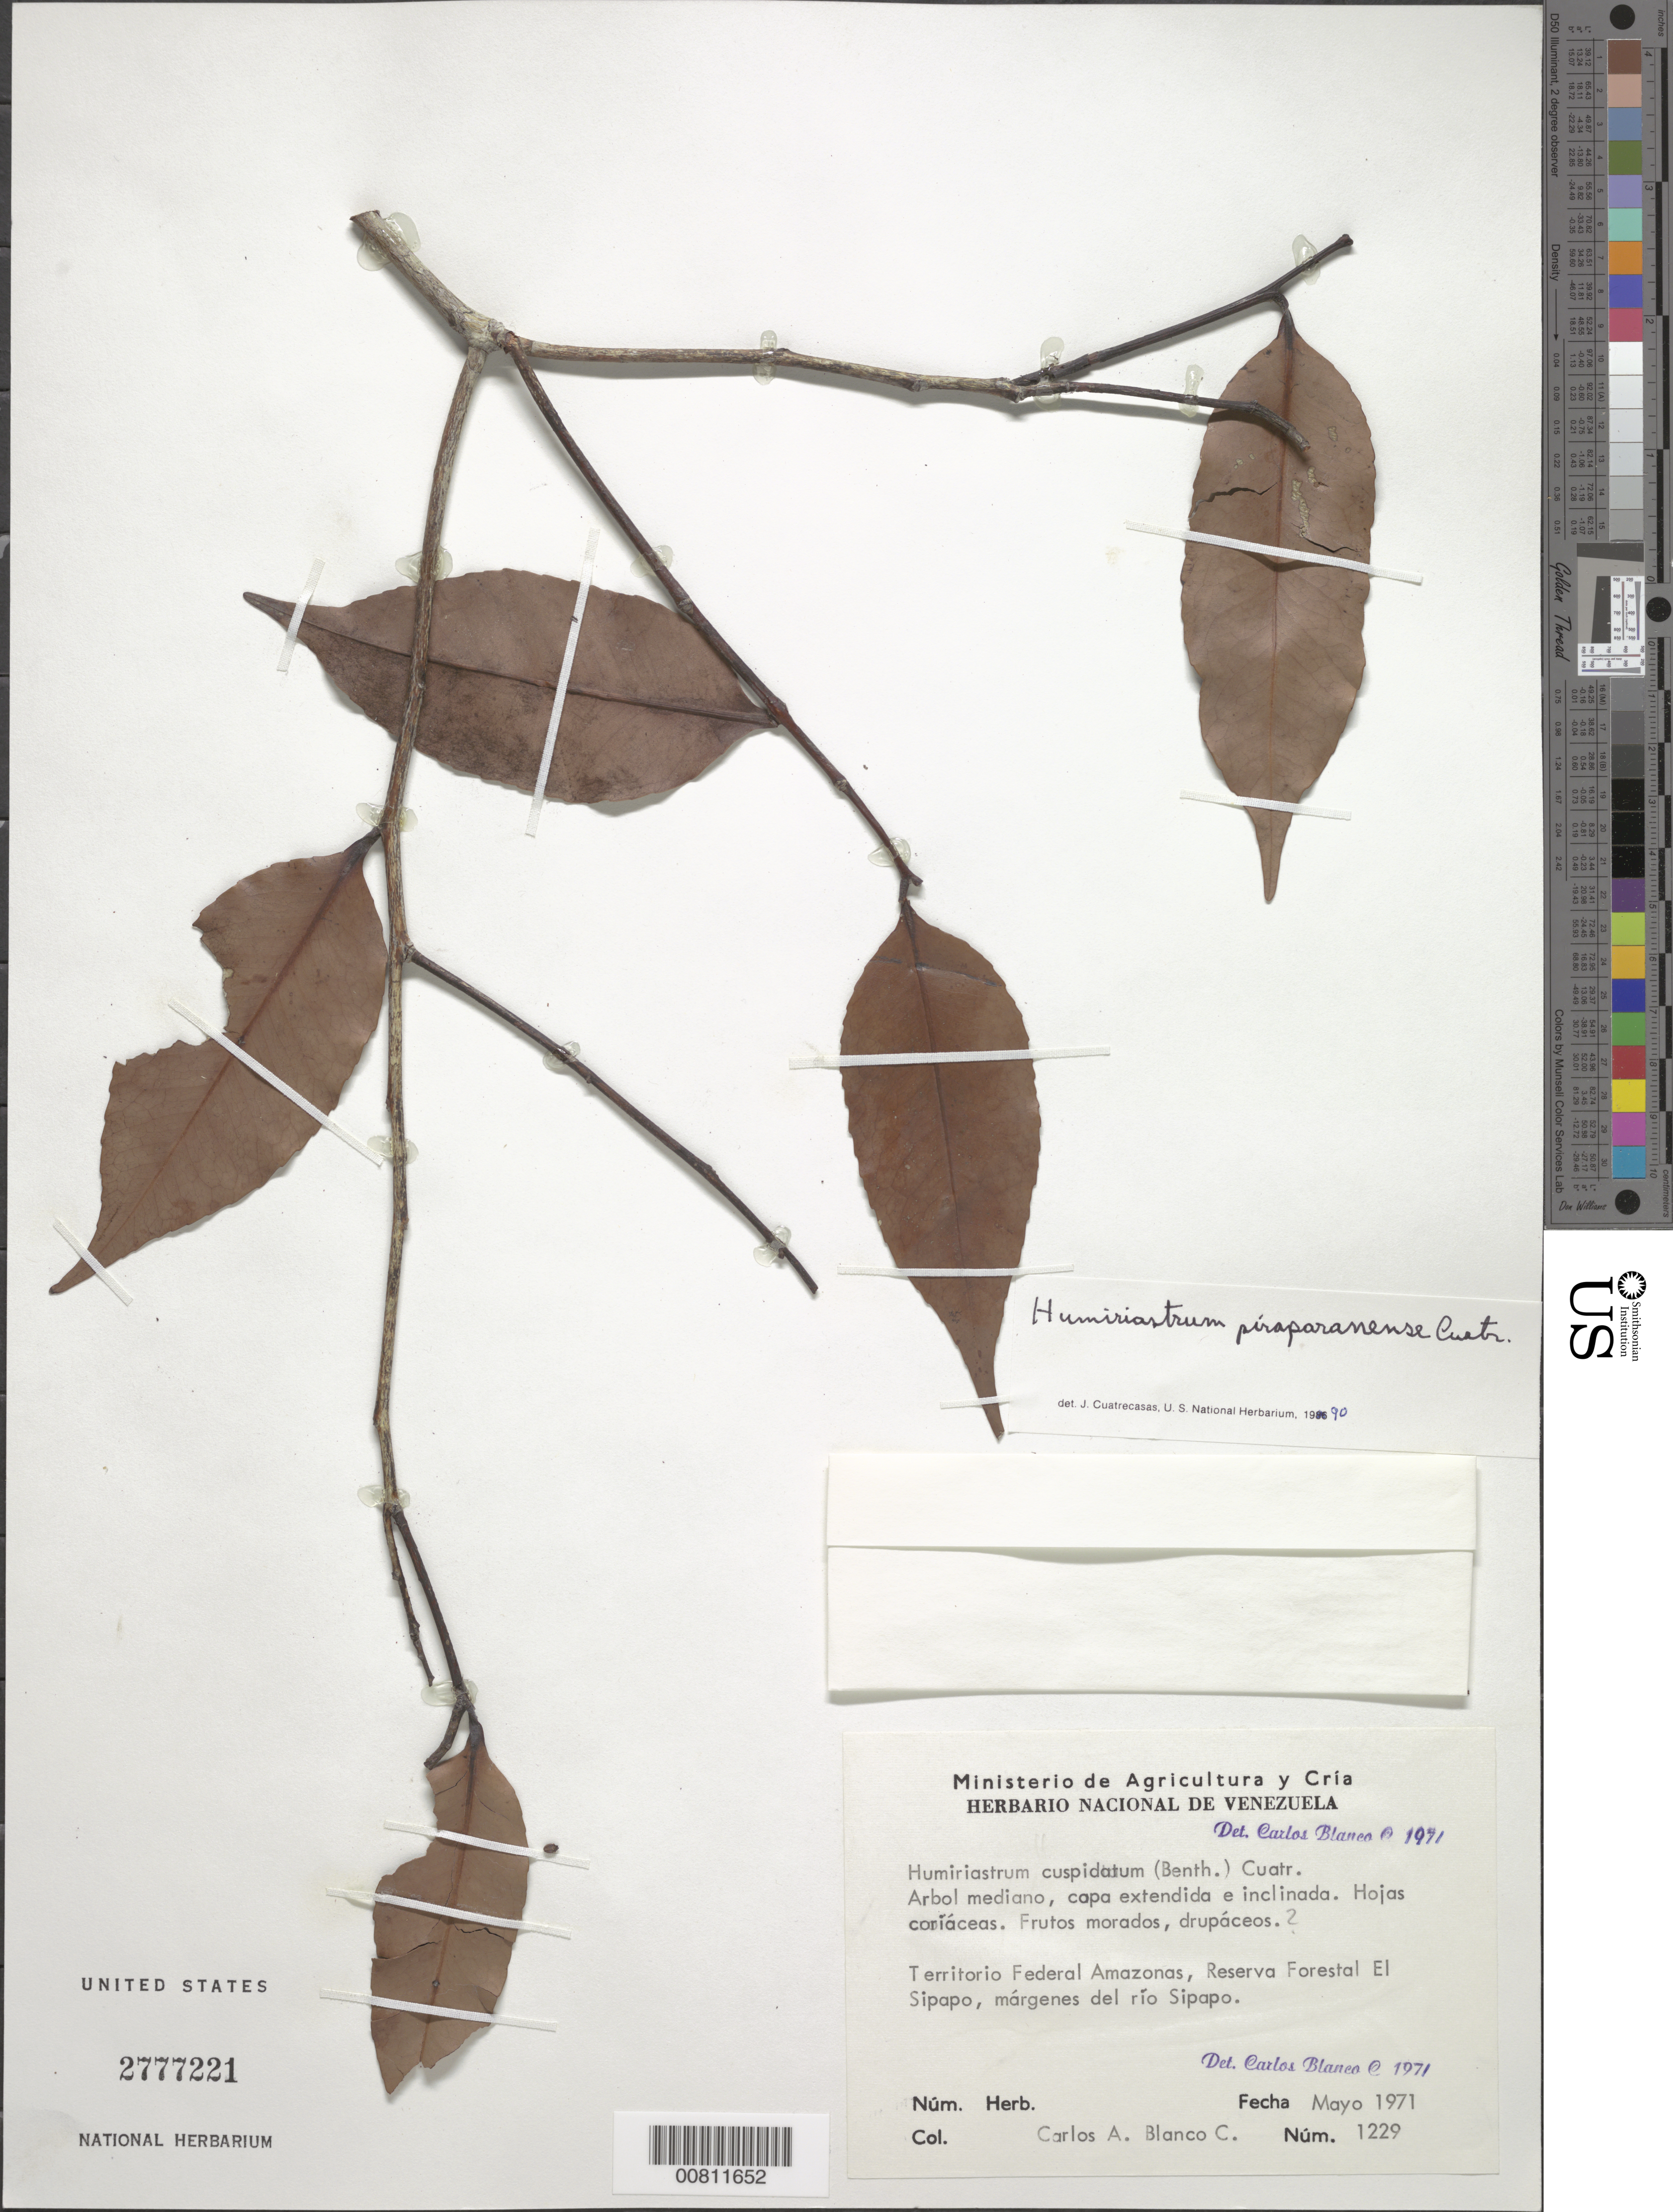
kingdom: Plantae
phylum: Tracheophyta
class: Magnoliopsida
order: Malpighiales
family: Humiriaceae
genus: Humiriastrum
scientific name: Humiriastrum piraparanense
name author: Cuatrec.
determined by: Blanco, C. A.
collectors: C. A. Blanco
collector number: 1229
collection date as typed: May-71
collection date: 1971-05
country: Venezuela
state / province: Amazonas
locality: Reserva Forestal El Sipapo, Río Sipapo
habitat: Margenes del rio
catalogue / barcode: US 2777221